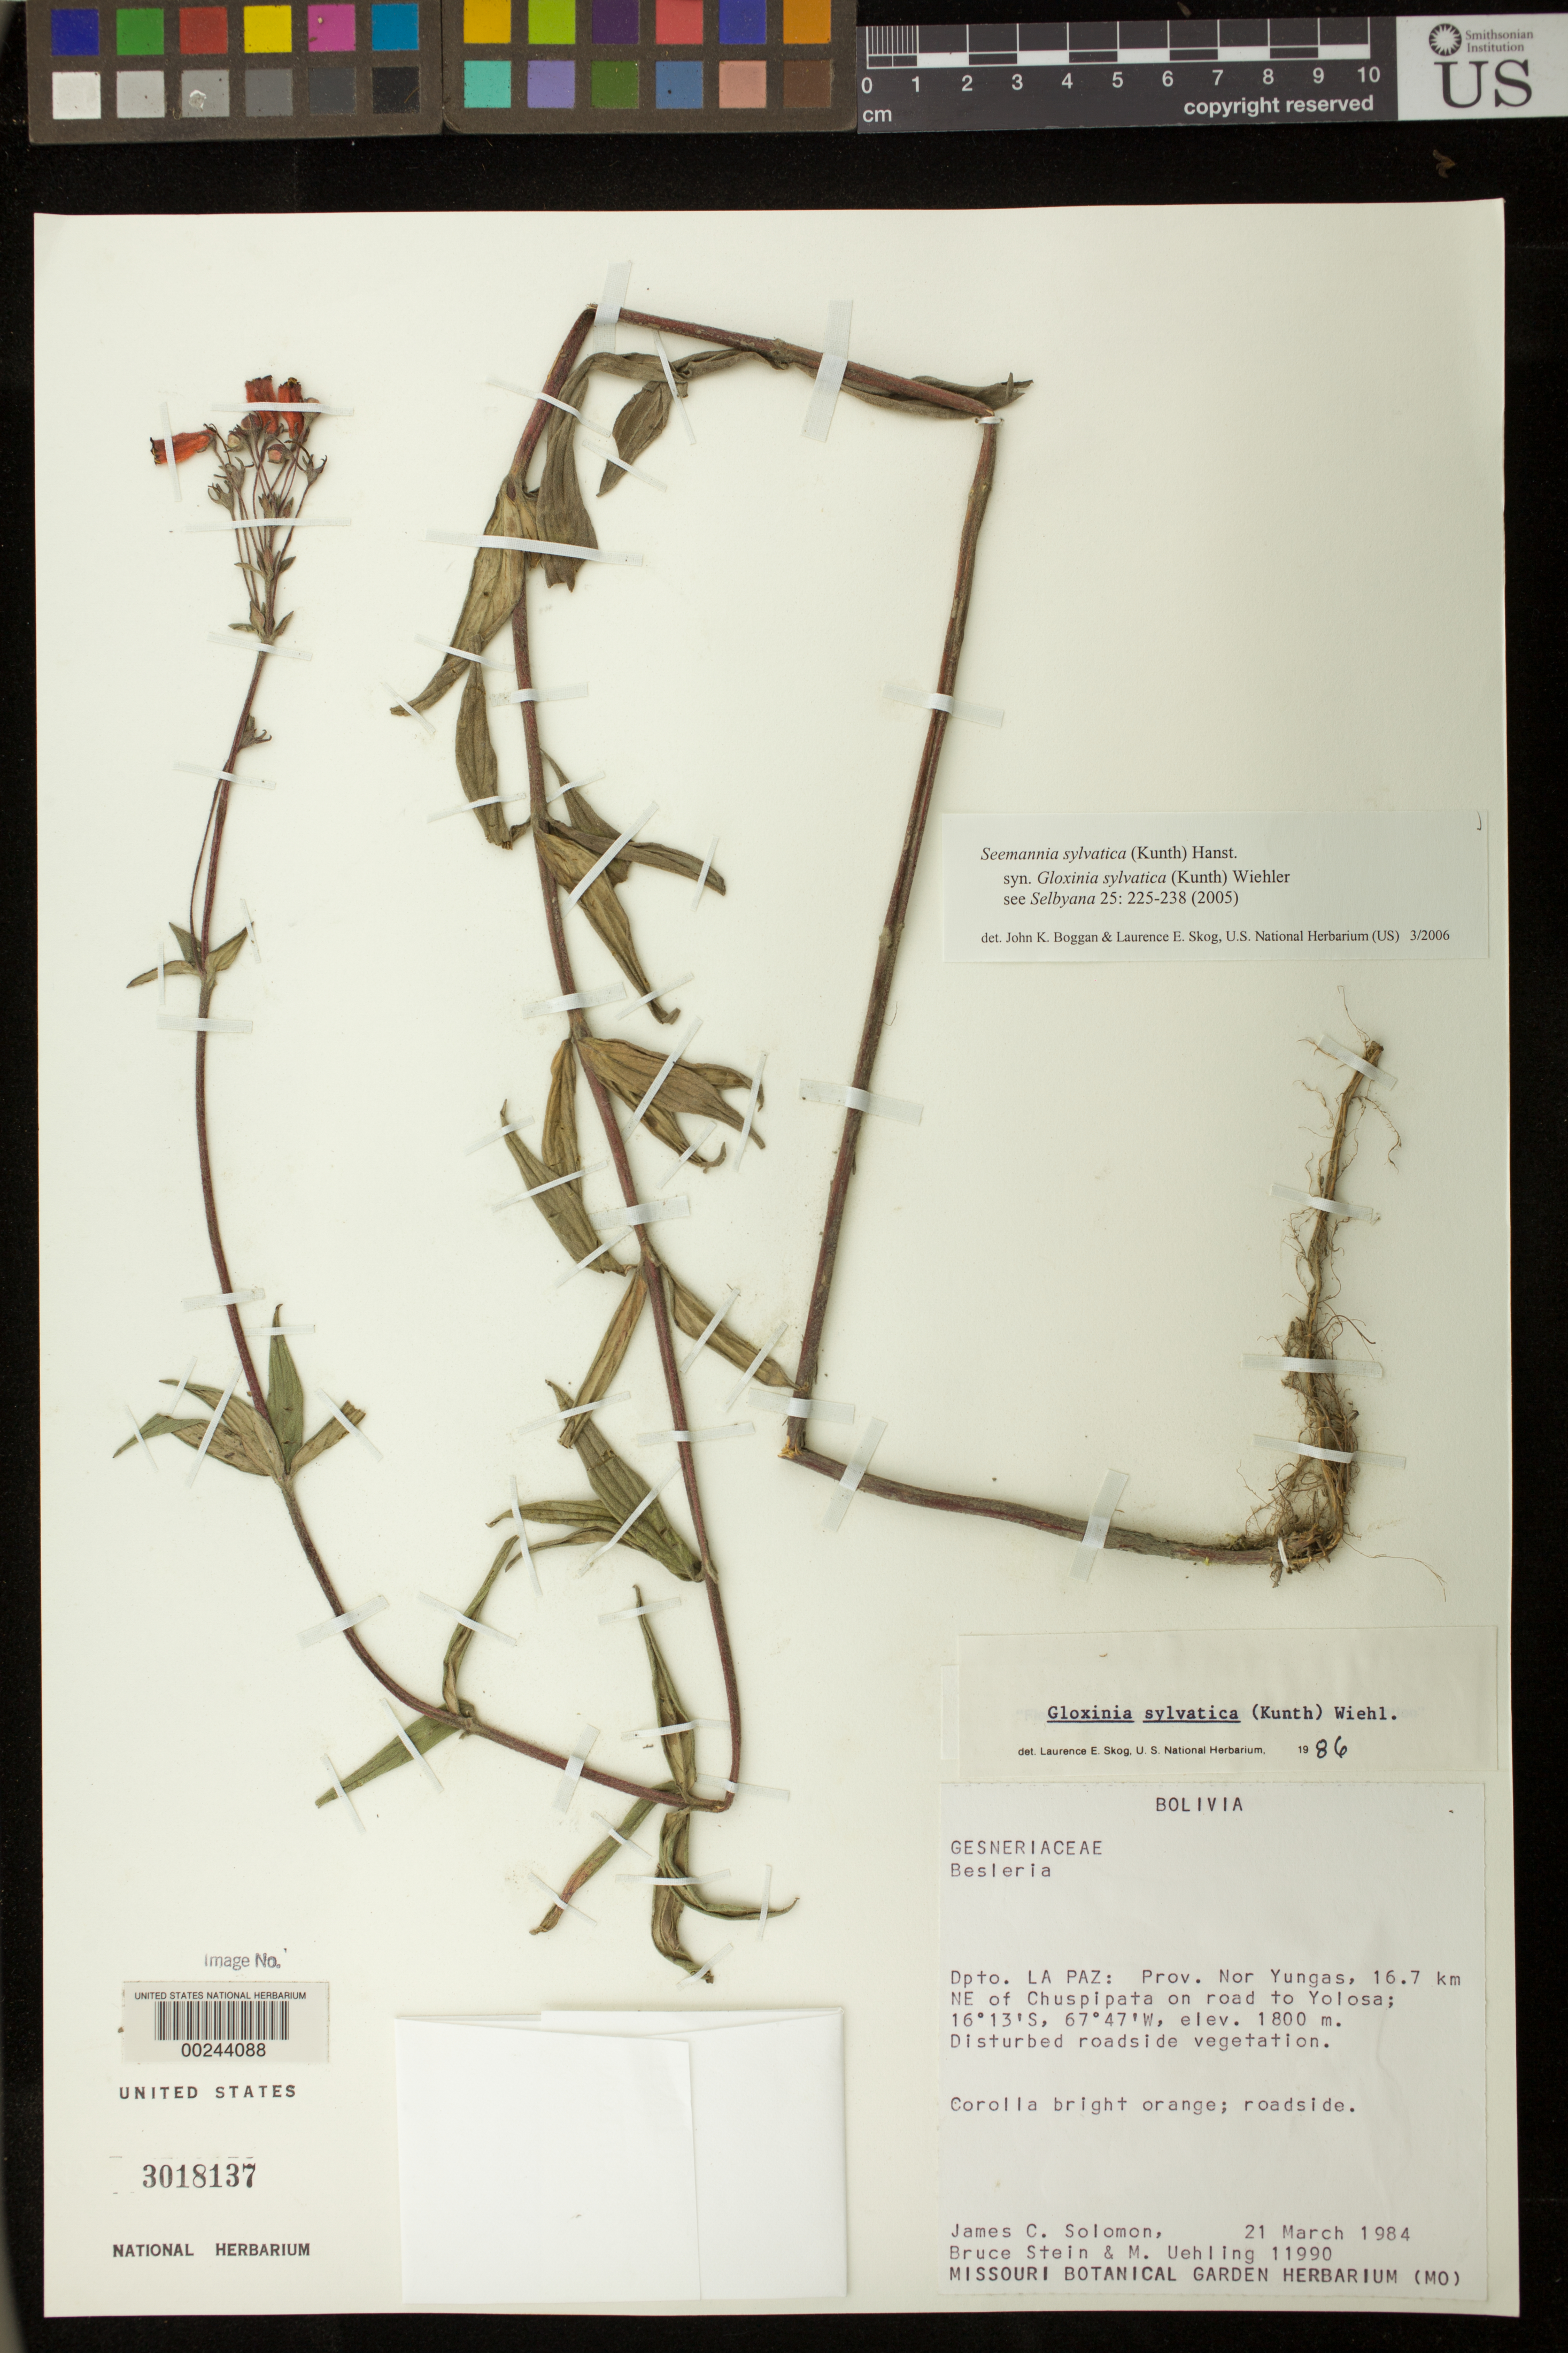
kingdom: Plantae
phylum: Tracheophyta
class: Magnoliopsida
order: Lamiales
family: Gesneriaceae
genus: Seemannia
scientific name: Seemannia sylvatica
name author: (Kunth) Hanst.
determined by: Boggan, J. K.; Skog, L. E.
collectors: J. C. Solomon, B. A. Stein & M. Uehling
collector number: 11990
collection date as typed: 21 Mar 1984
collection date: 1984-03-21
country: Bolivia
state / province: La Paz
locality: Prov. Nor Yungas, 16.7 km NE of Chuspipata on road to Yolosa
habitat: Disturbed roadside vegetation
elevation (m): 1800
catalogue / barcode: US 3018137